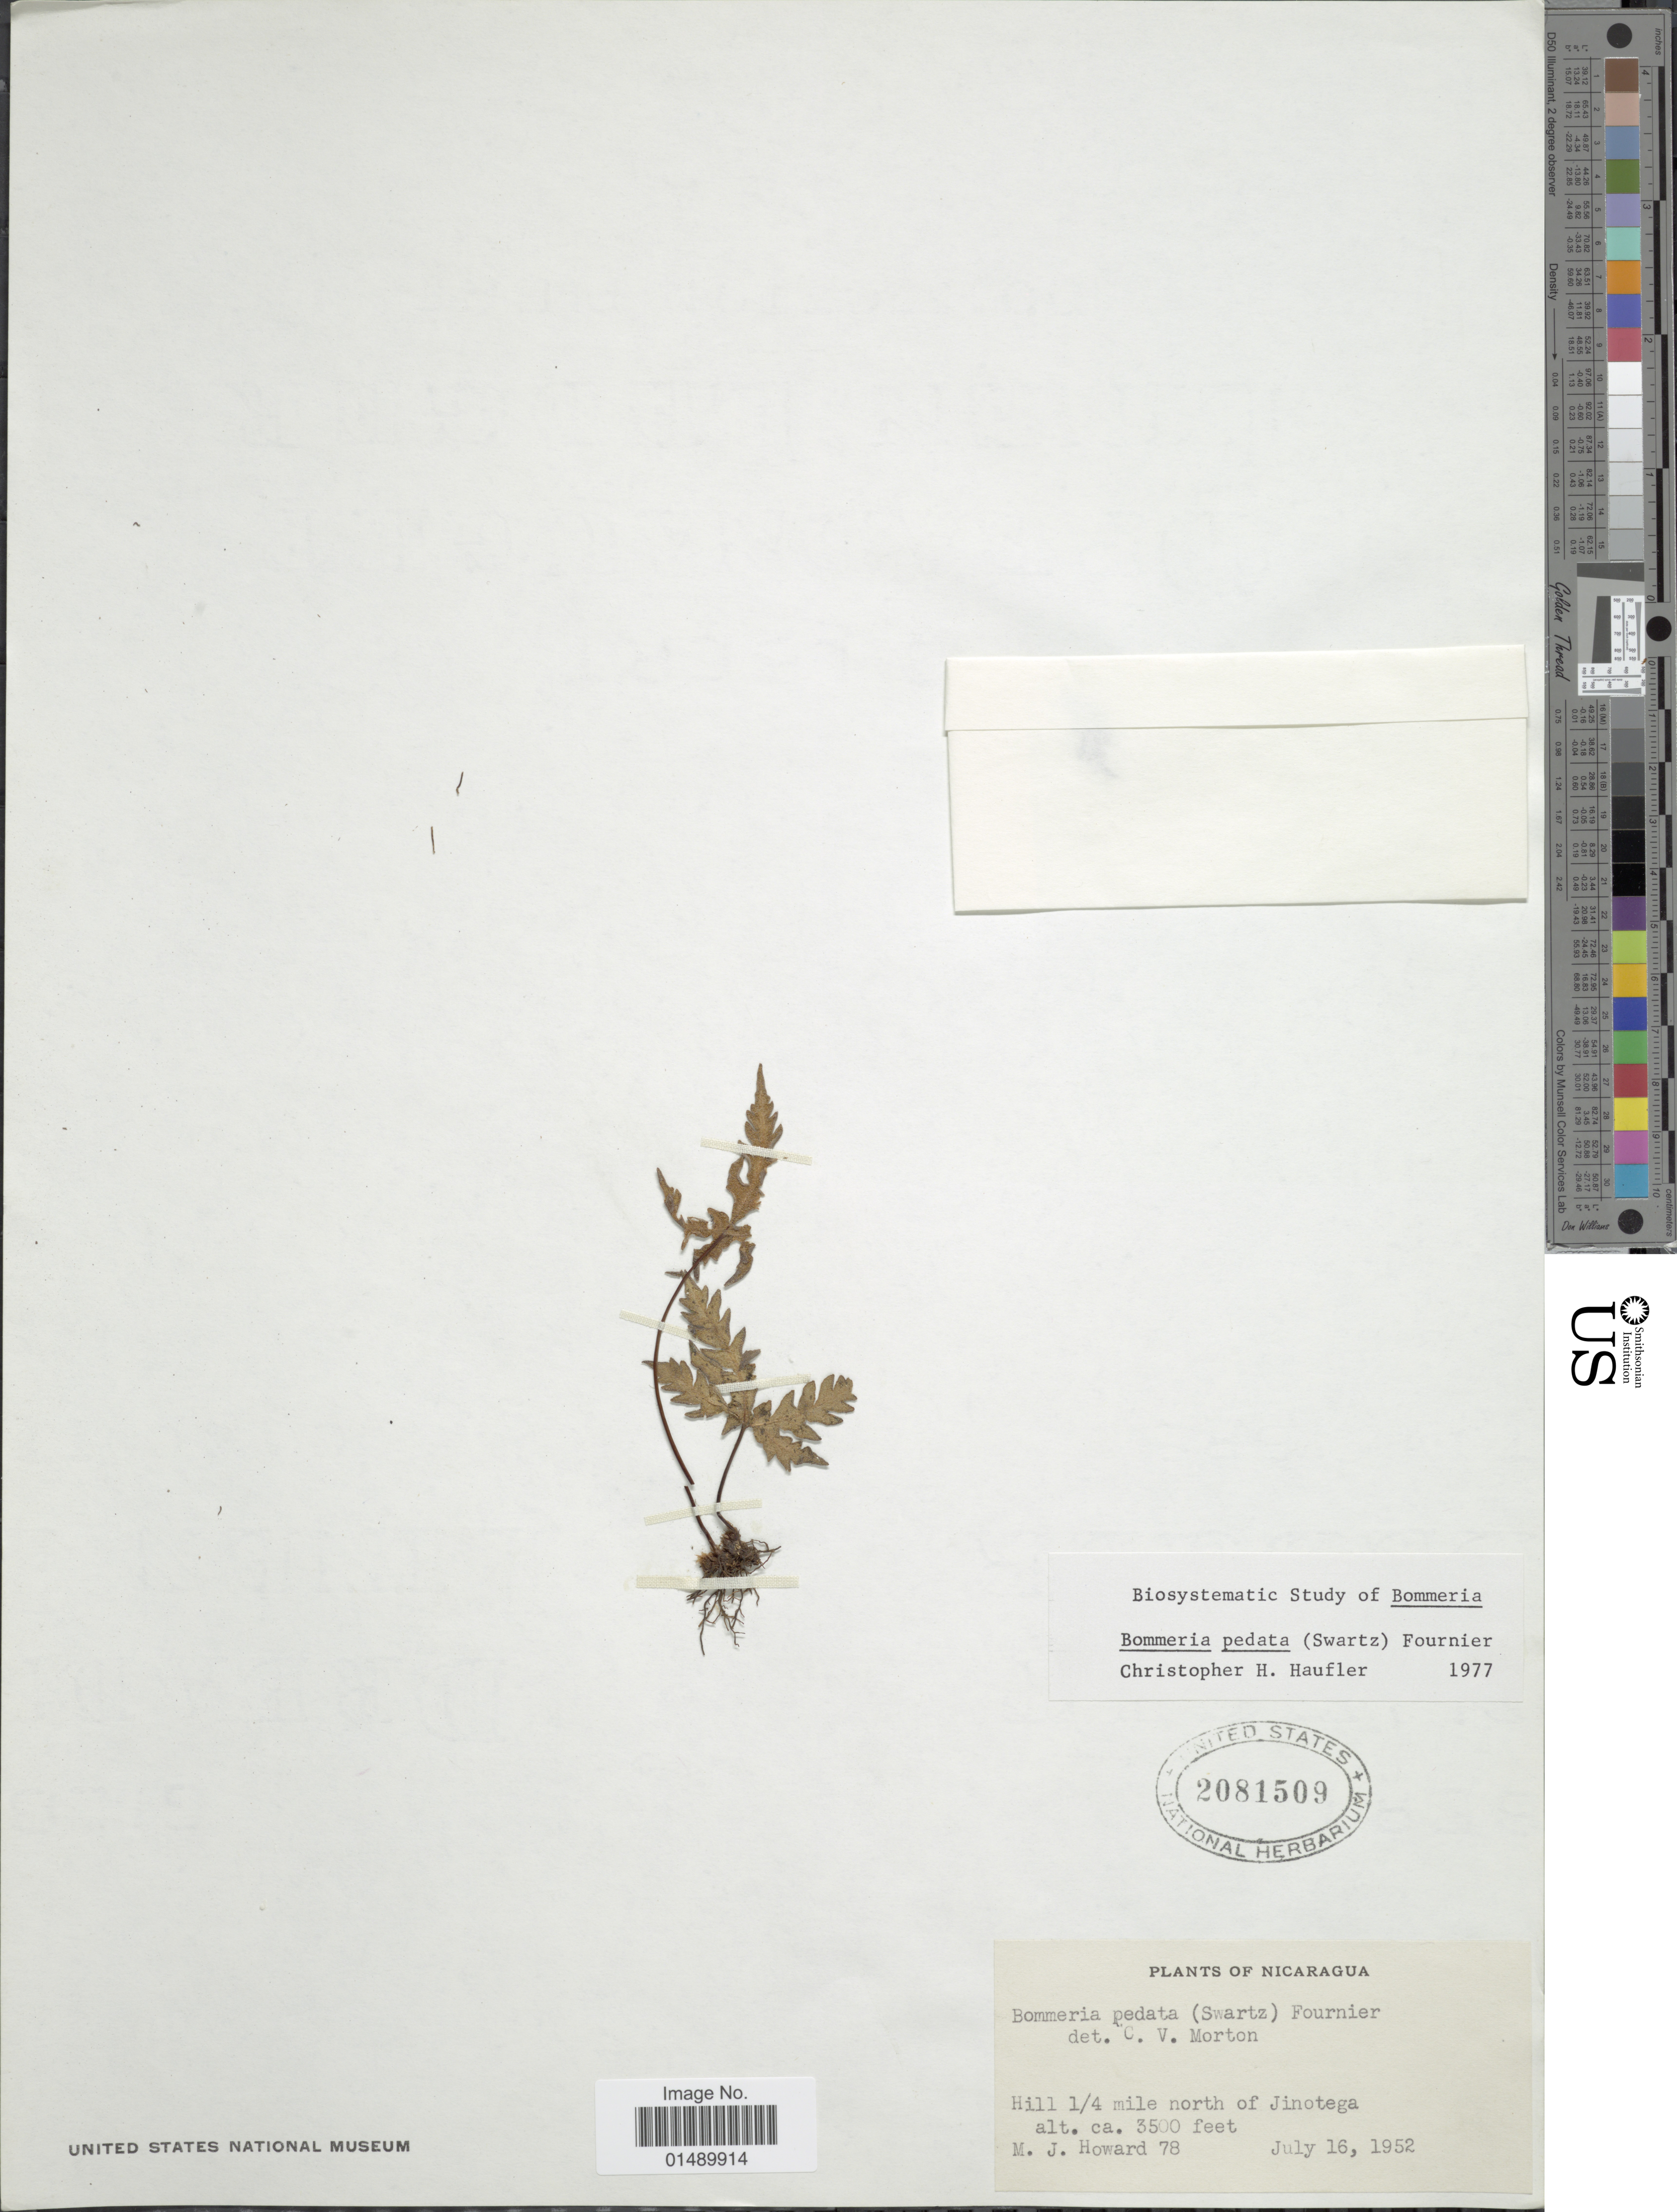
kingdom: Plantae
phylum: Tracheophyta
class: Polypodiopsida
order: Polypodiales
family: Pteridaceae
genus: Bommeria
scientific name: Bommeria pedata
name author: (Sw.) E. Fourn.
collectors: M. Howard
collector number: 78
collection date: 1952-07-16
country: Nicaragua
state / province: Jinotega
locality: Nicaragua, Hill 1/4 mile north of Jinotega.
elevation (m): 1067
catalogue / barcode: US 2081509